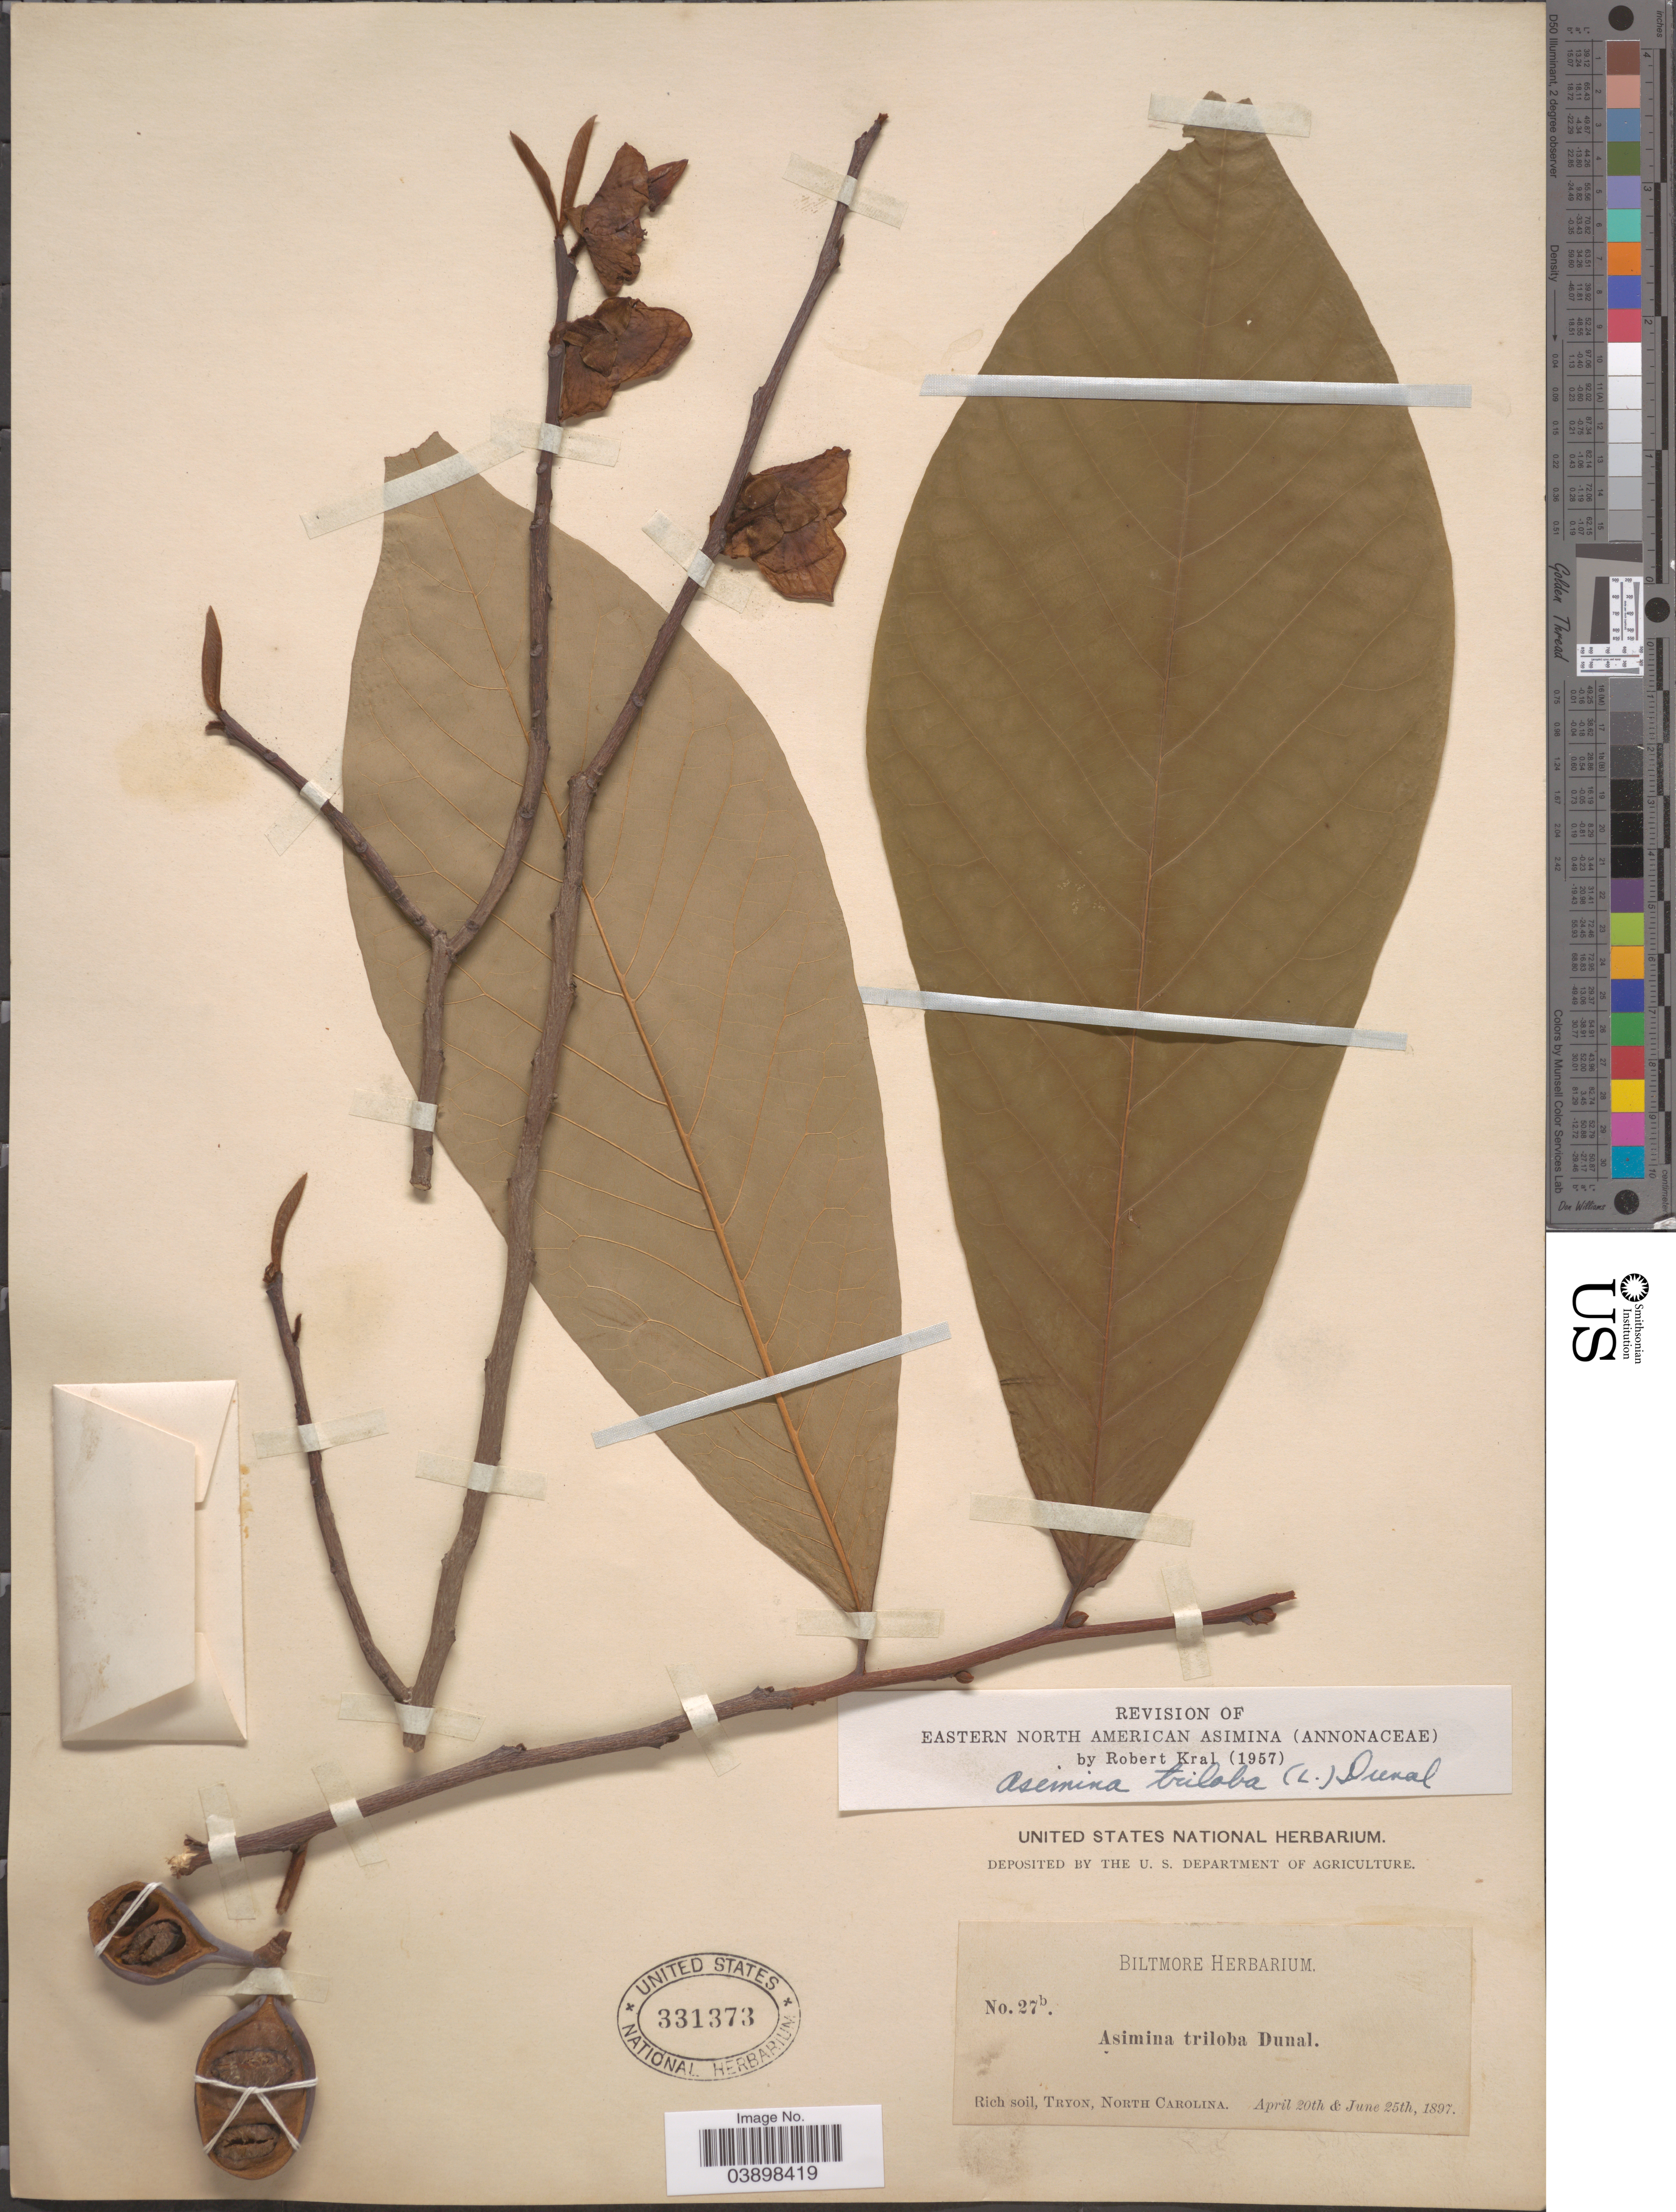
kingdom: Plantae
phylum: Tracheophyta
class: Magnoliopsida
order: Magnoliales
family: Annonaceae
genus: Asimina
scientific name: Asimina triloba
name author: (L.) Dunal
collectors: ex herb. Biltmore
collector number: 27b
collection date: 1897-04-20/1897-06-25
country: United States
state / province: North Carolina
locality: Rich soil, Tryon.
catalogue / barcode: US 331373